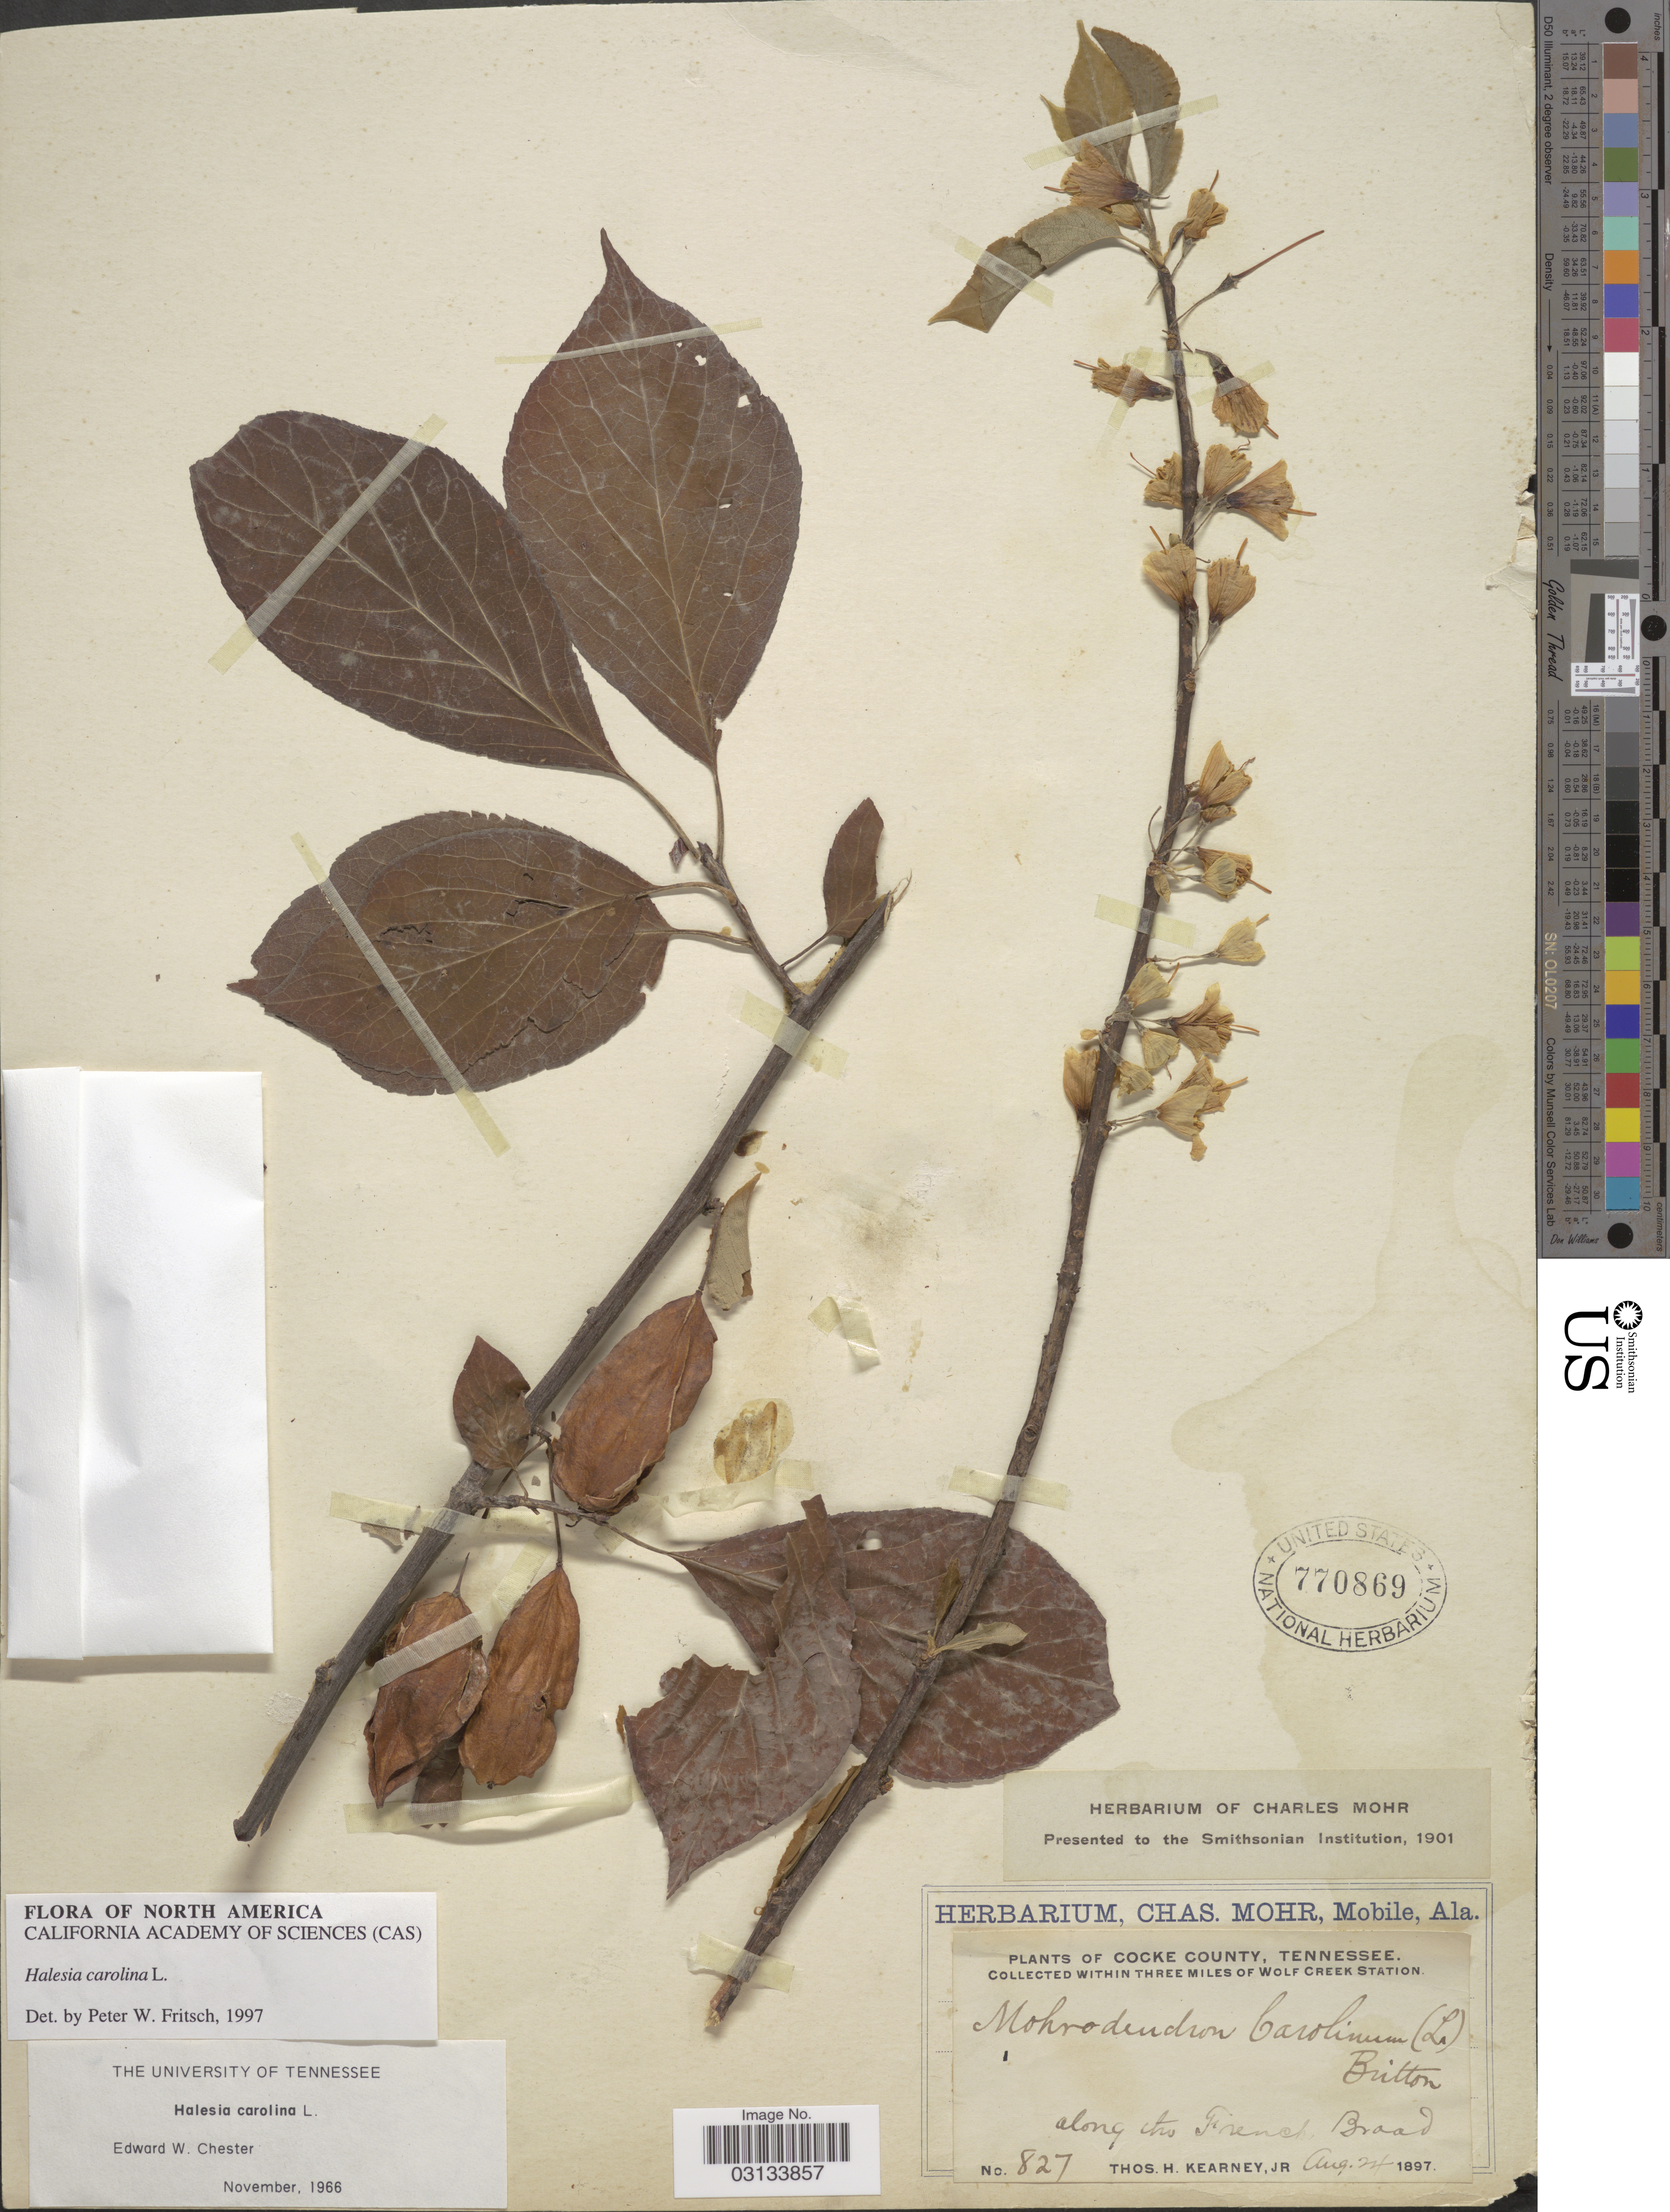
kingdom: Plantae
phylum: Tracheophyta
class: Magnoliopsida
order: Ericales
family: Styracaceae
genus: Halesia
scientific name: Halesia carolina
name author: L.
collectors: T. H. Kearney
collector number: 827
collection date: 1897-08-24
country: United States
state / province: Tennessee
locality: Cocke County. Within three miles of Wolf Creek Station. Along the French Broad.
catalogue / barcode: US 770869